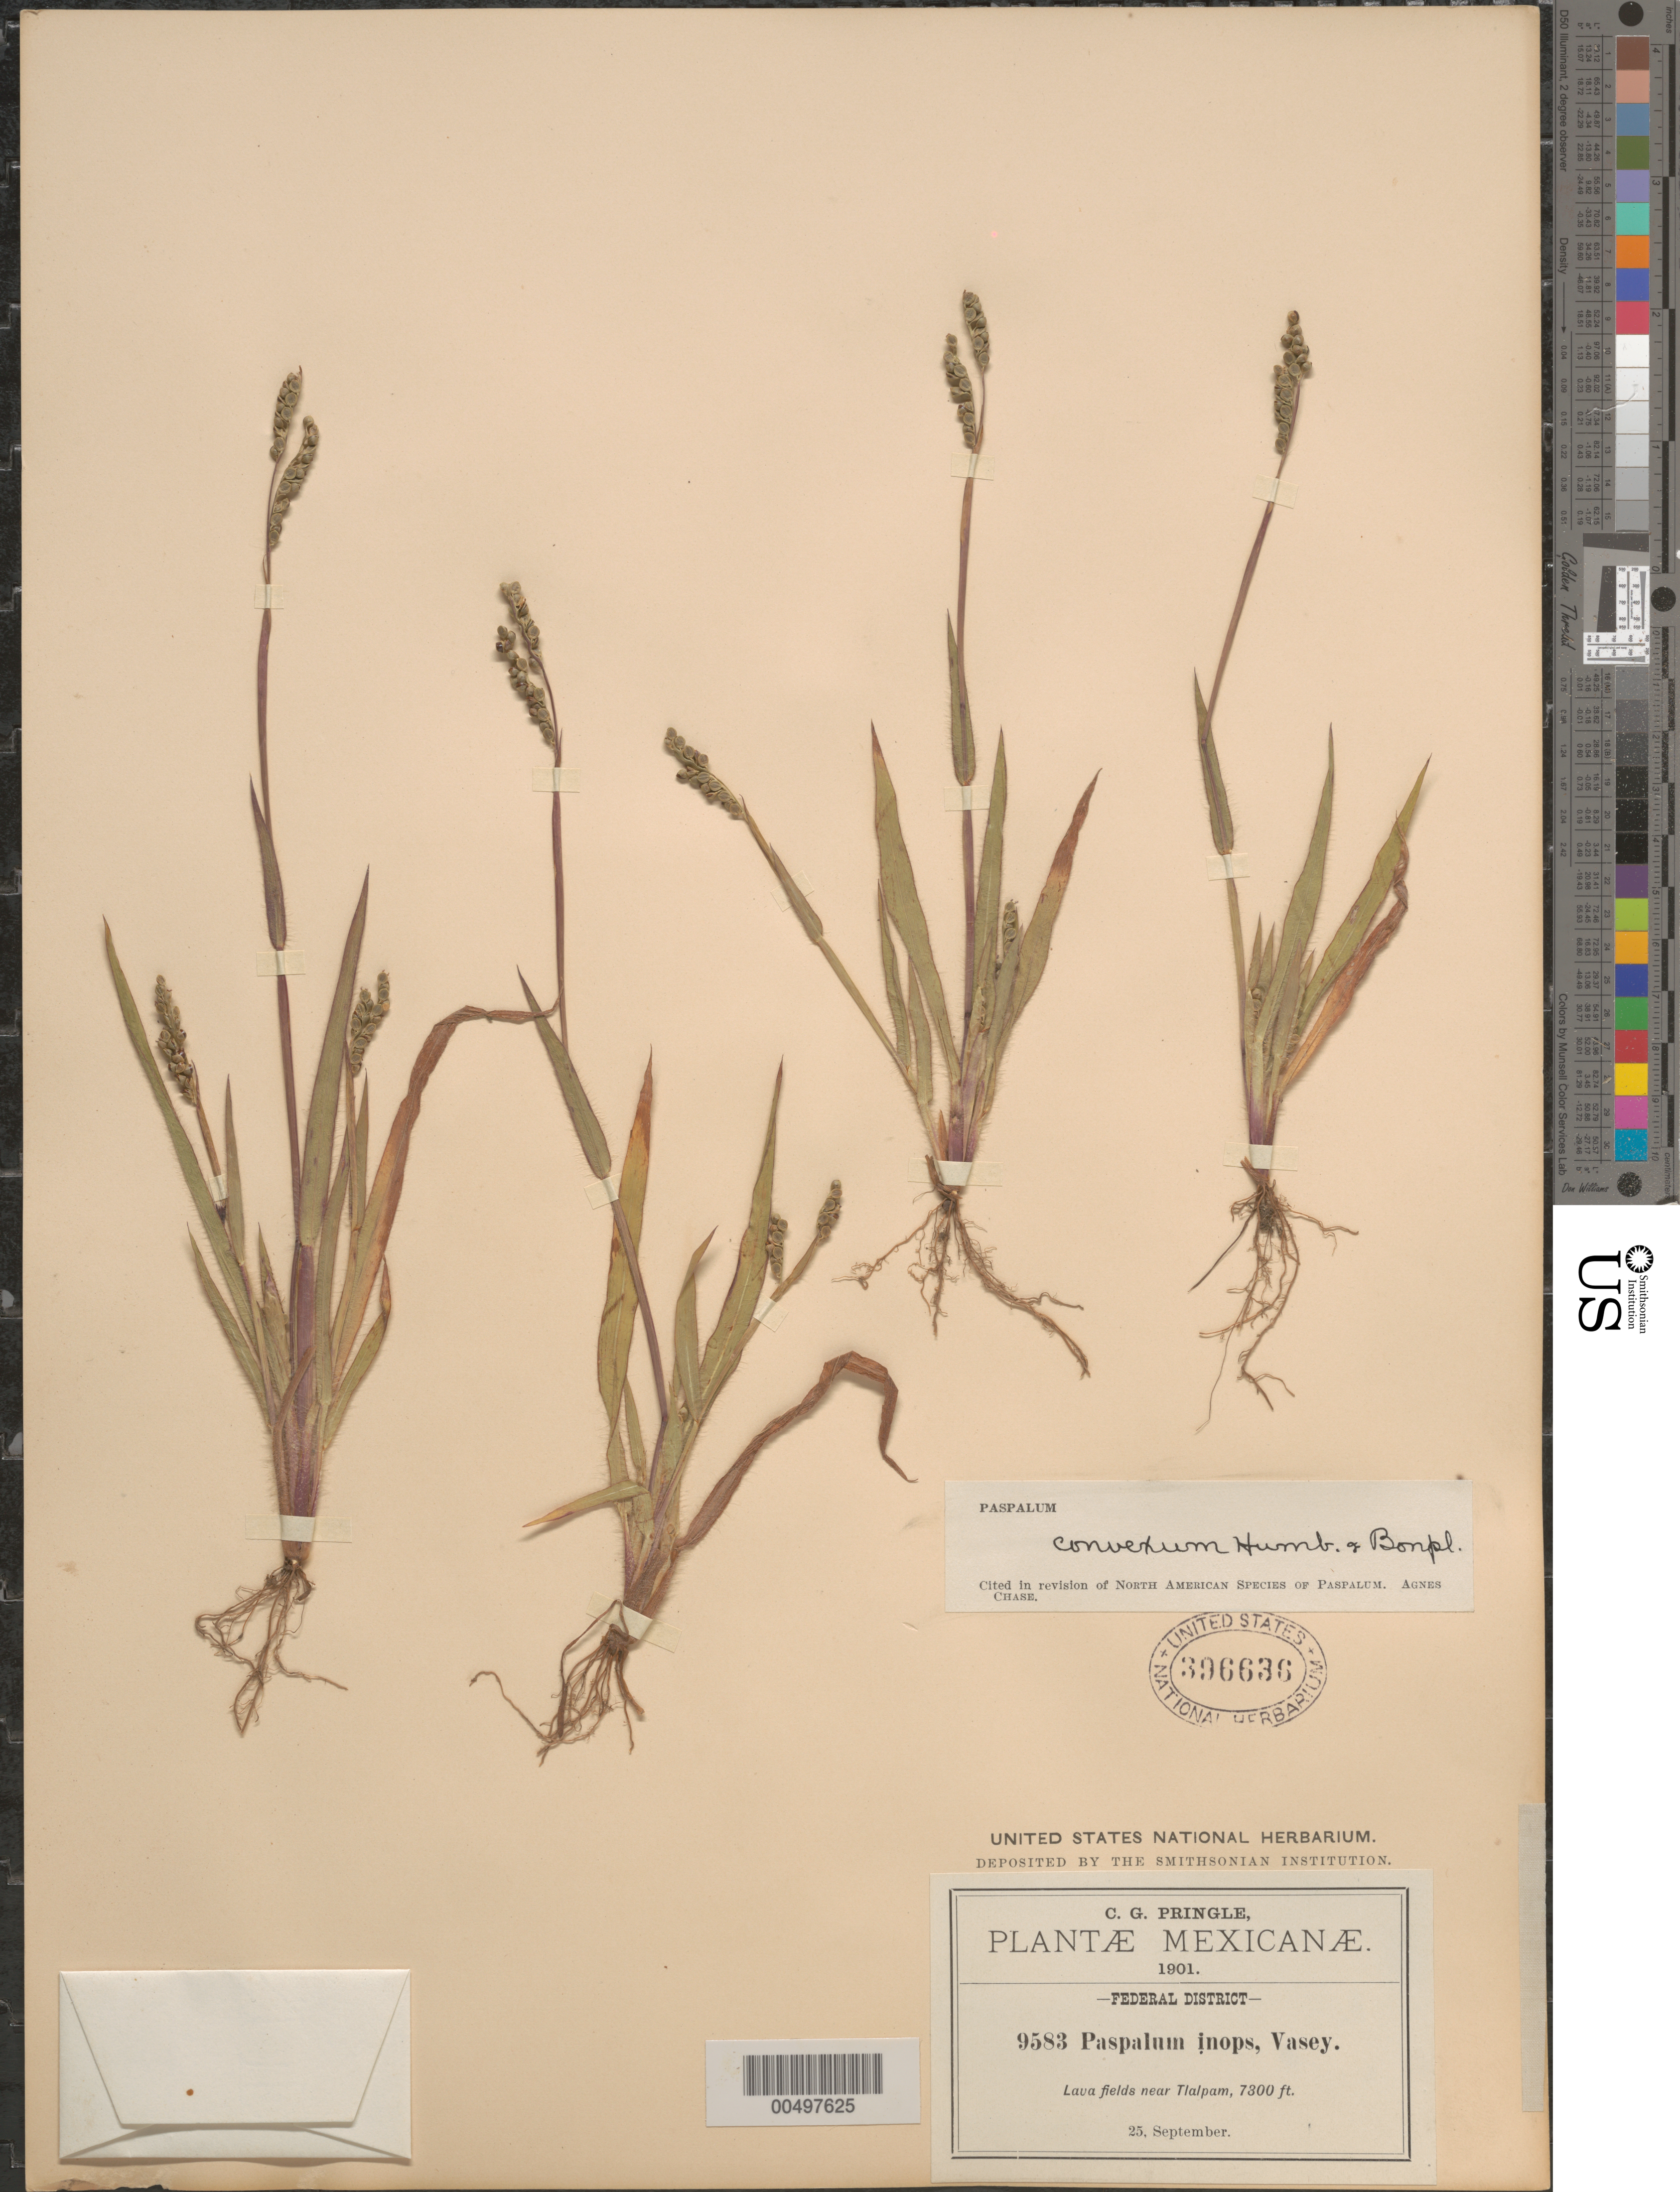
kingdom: Plantae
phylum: Tracheophyta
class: Liliopsida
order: Poales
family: Poaceae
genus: Paspalum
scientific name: Paspalum convexum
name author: Humb. & Bonpl. ex Flüggé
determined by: Chase, [M.] Agnes, (US)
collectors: C. G. Pringle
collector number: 9583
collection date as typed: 25 Sep 1901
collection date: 1901-09-25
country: Mexico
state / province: Distrito Federal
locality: Near Tlalpam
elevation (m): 2225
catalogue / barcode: US 396636